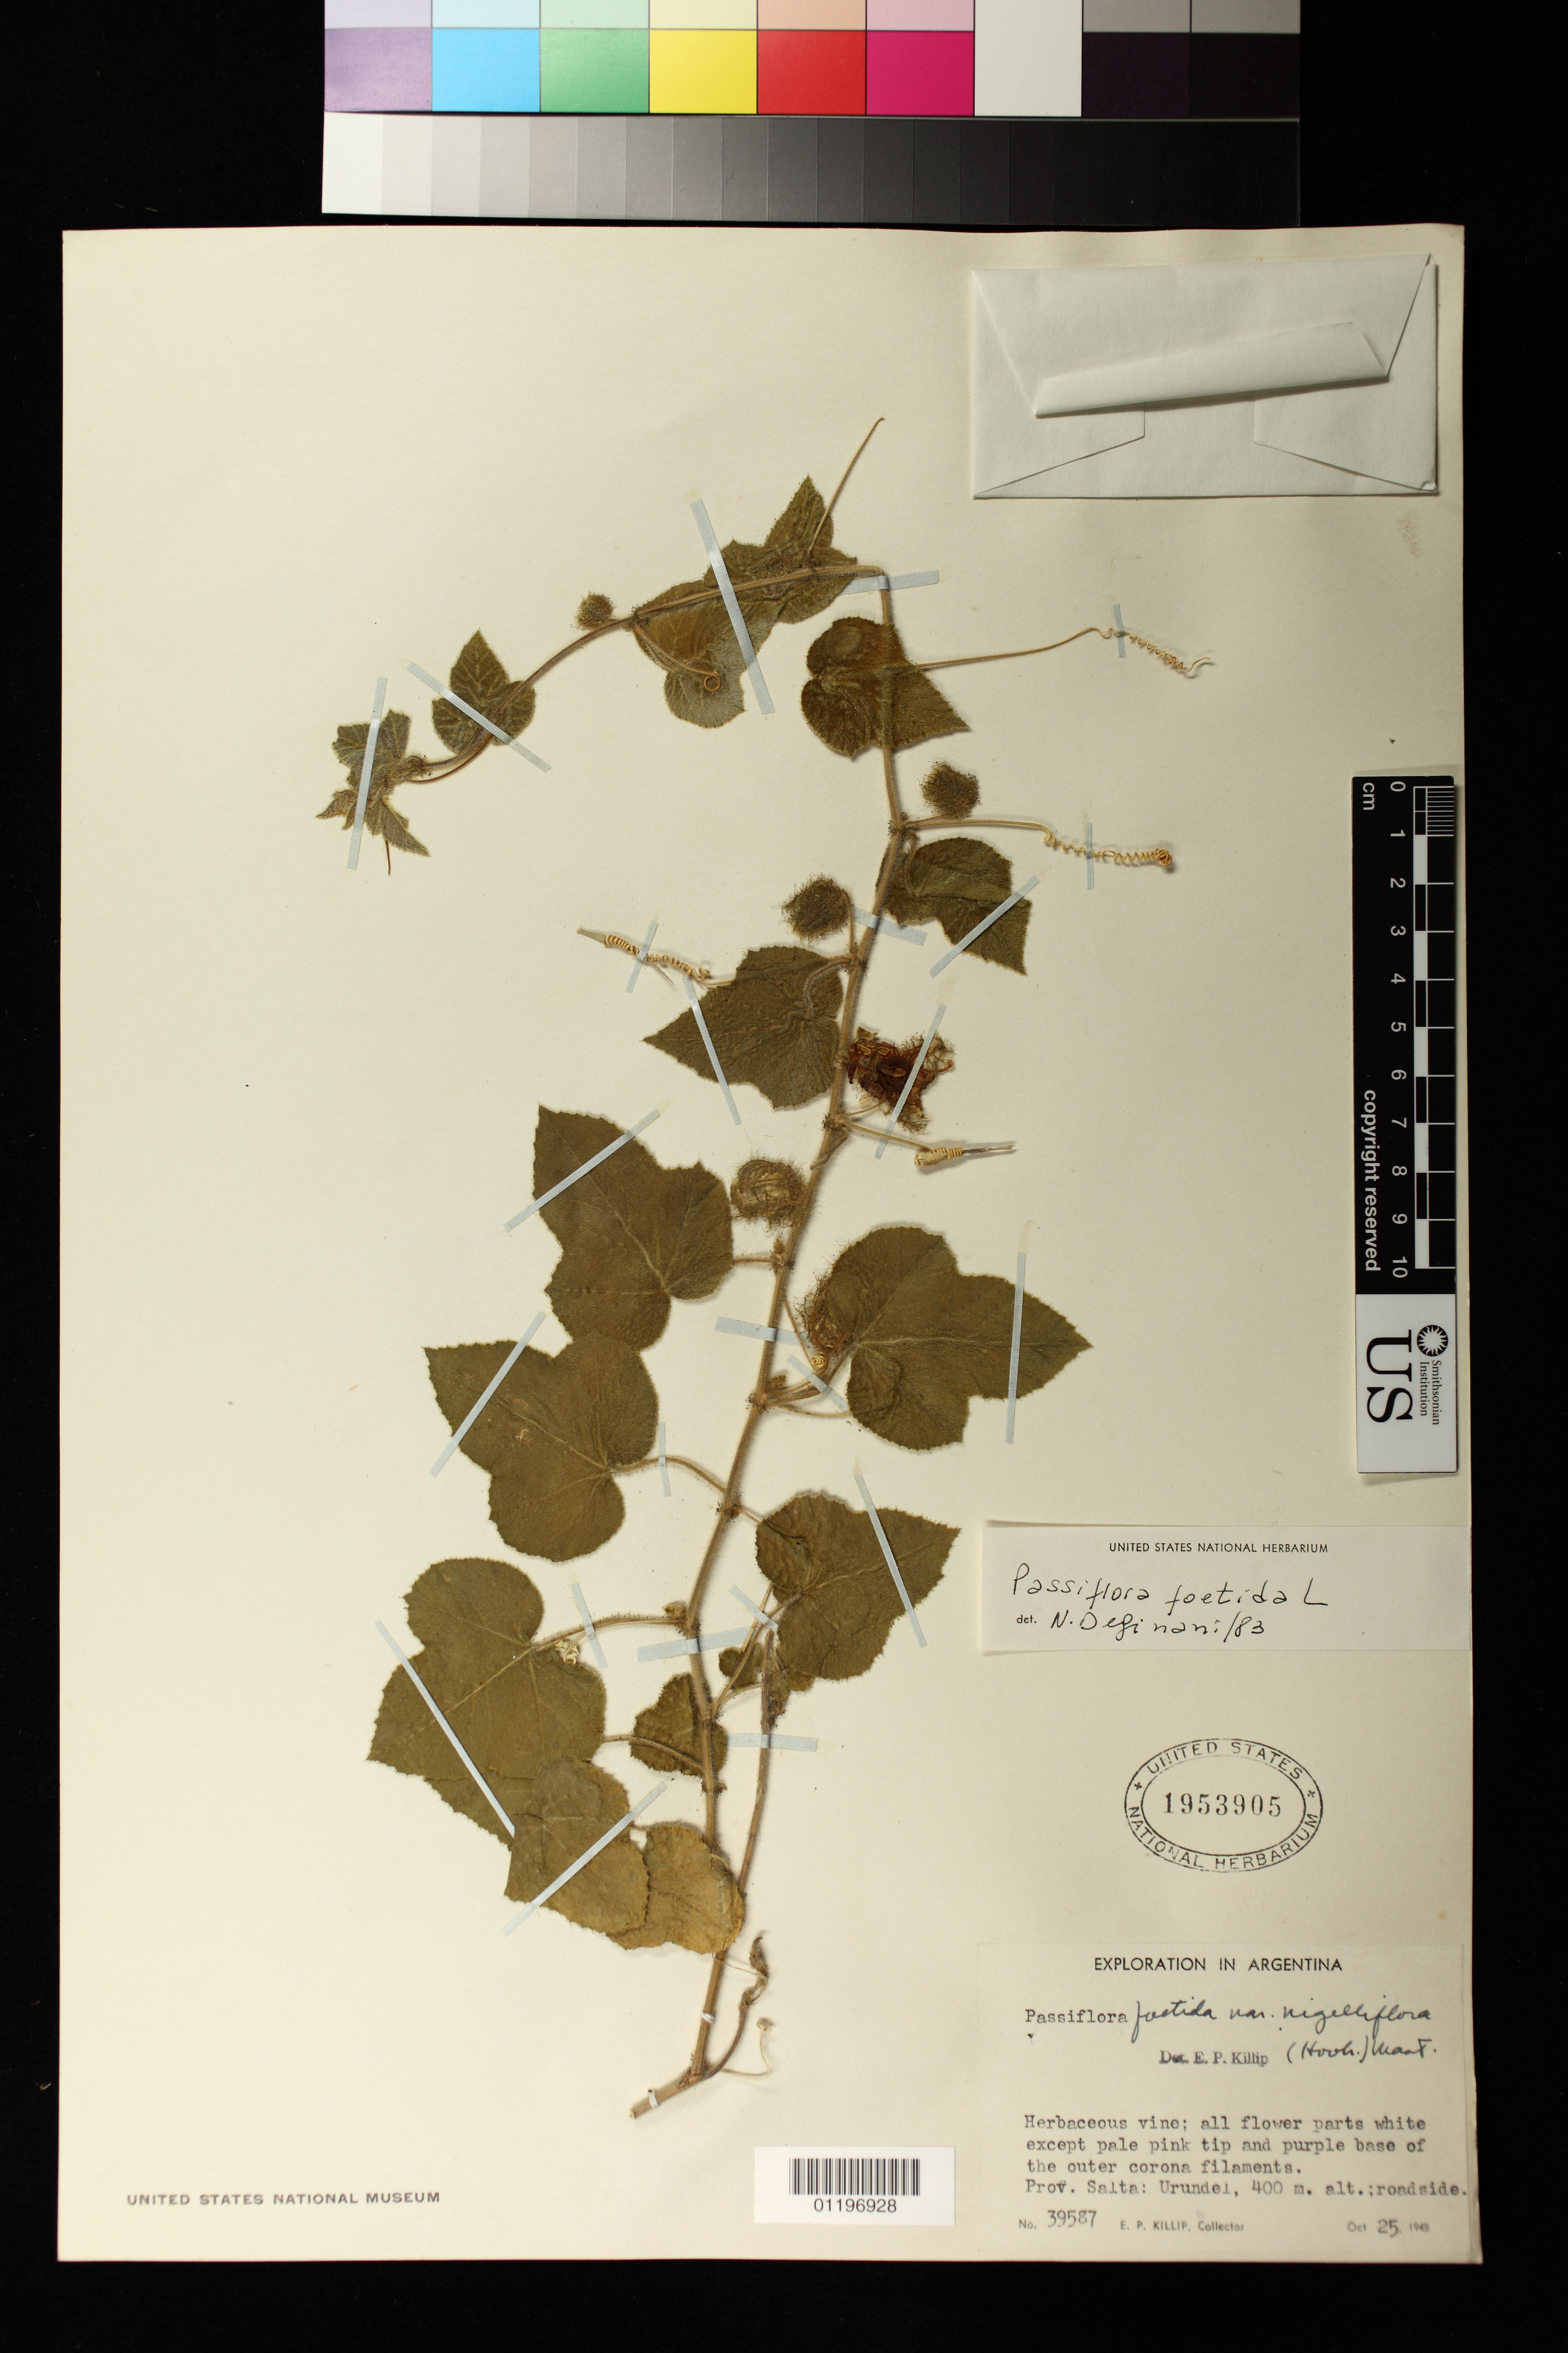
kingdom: Plantae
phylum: Tracheophyta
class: Magnoliopsida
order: Malpighiales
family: Passifloraceae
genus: Passiflora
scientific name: Passiflora foetida var. nigelliflora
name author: (Hook.) Mast.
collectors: E. P. Killip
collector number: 39587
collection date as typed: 25 Oct 1948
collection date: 1948-10-25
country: Argentina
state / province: Salta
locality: Prov. Salta: Urundel, roadside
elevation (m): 400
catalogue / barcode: US 1953905